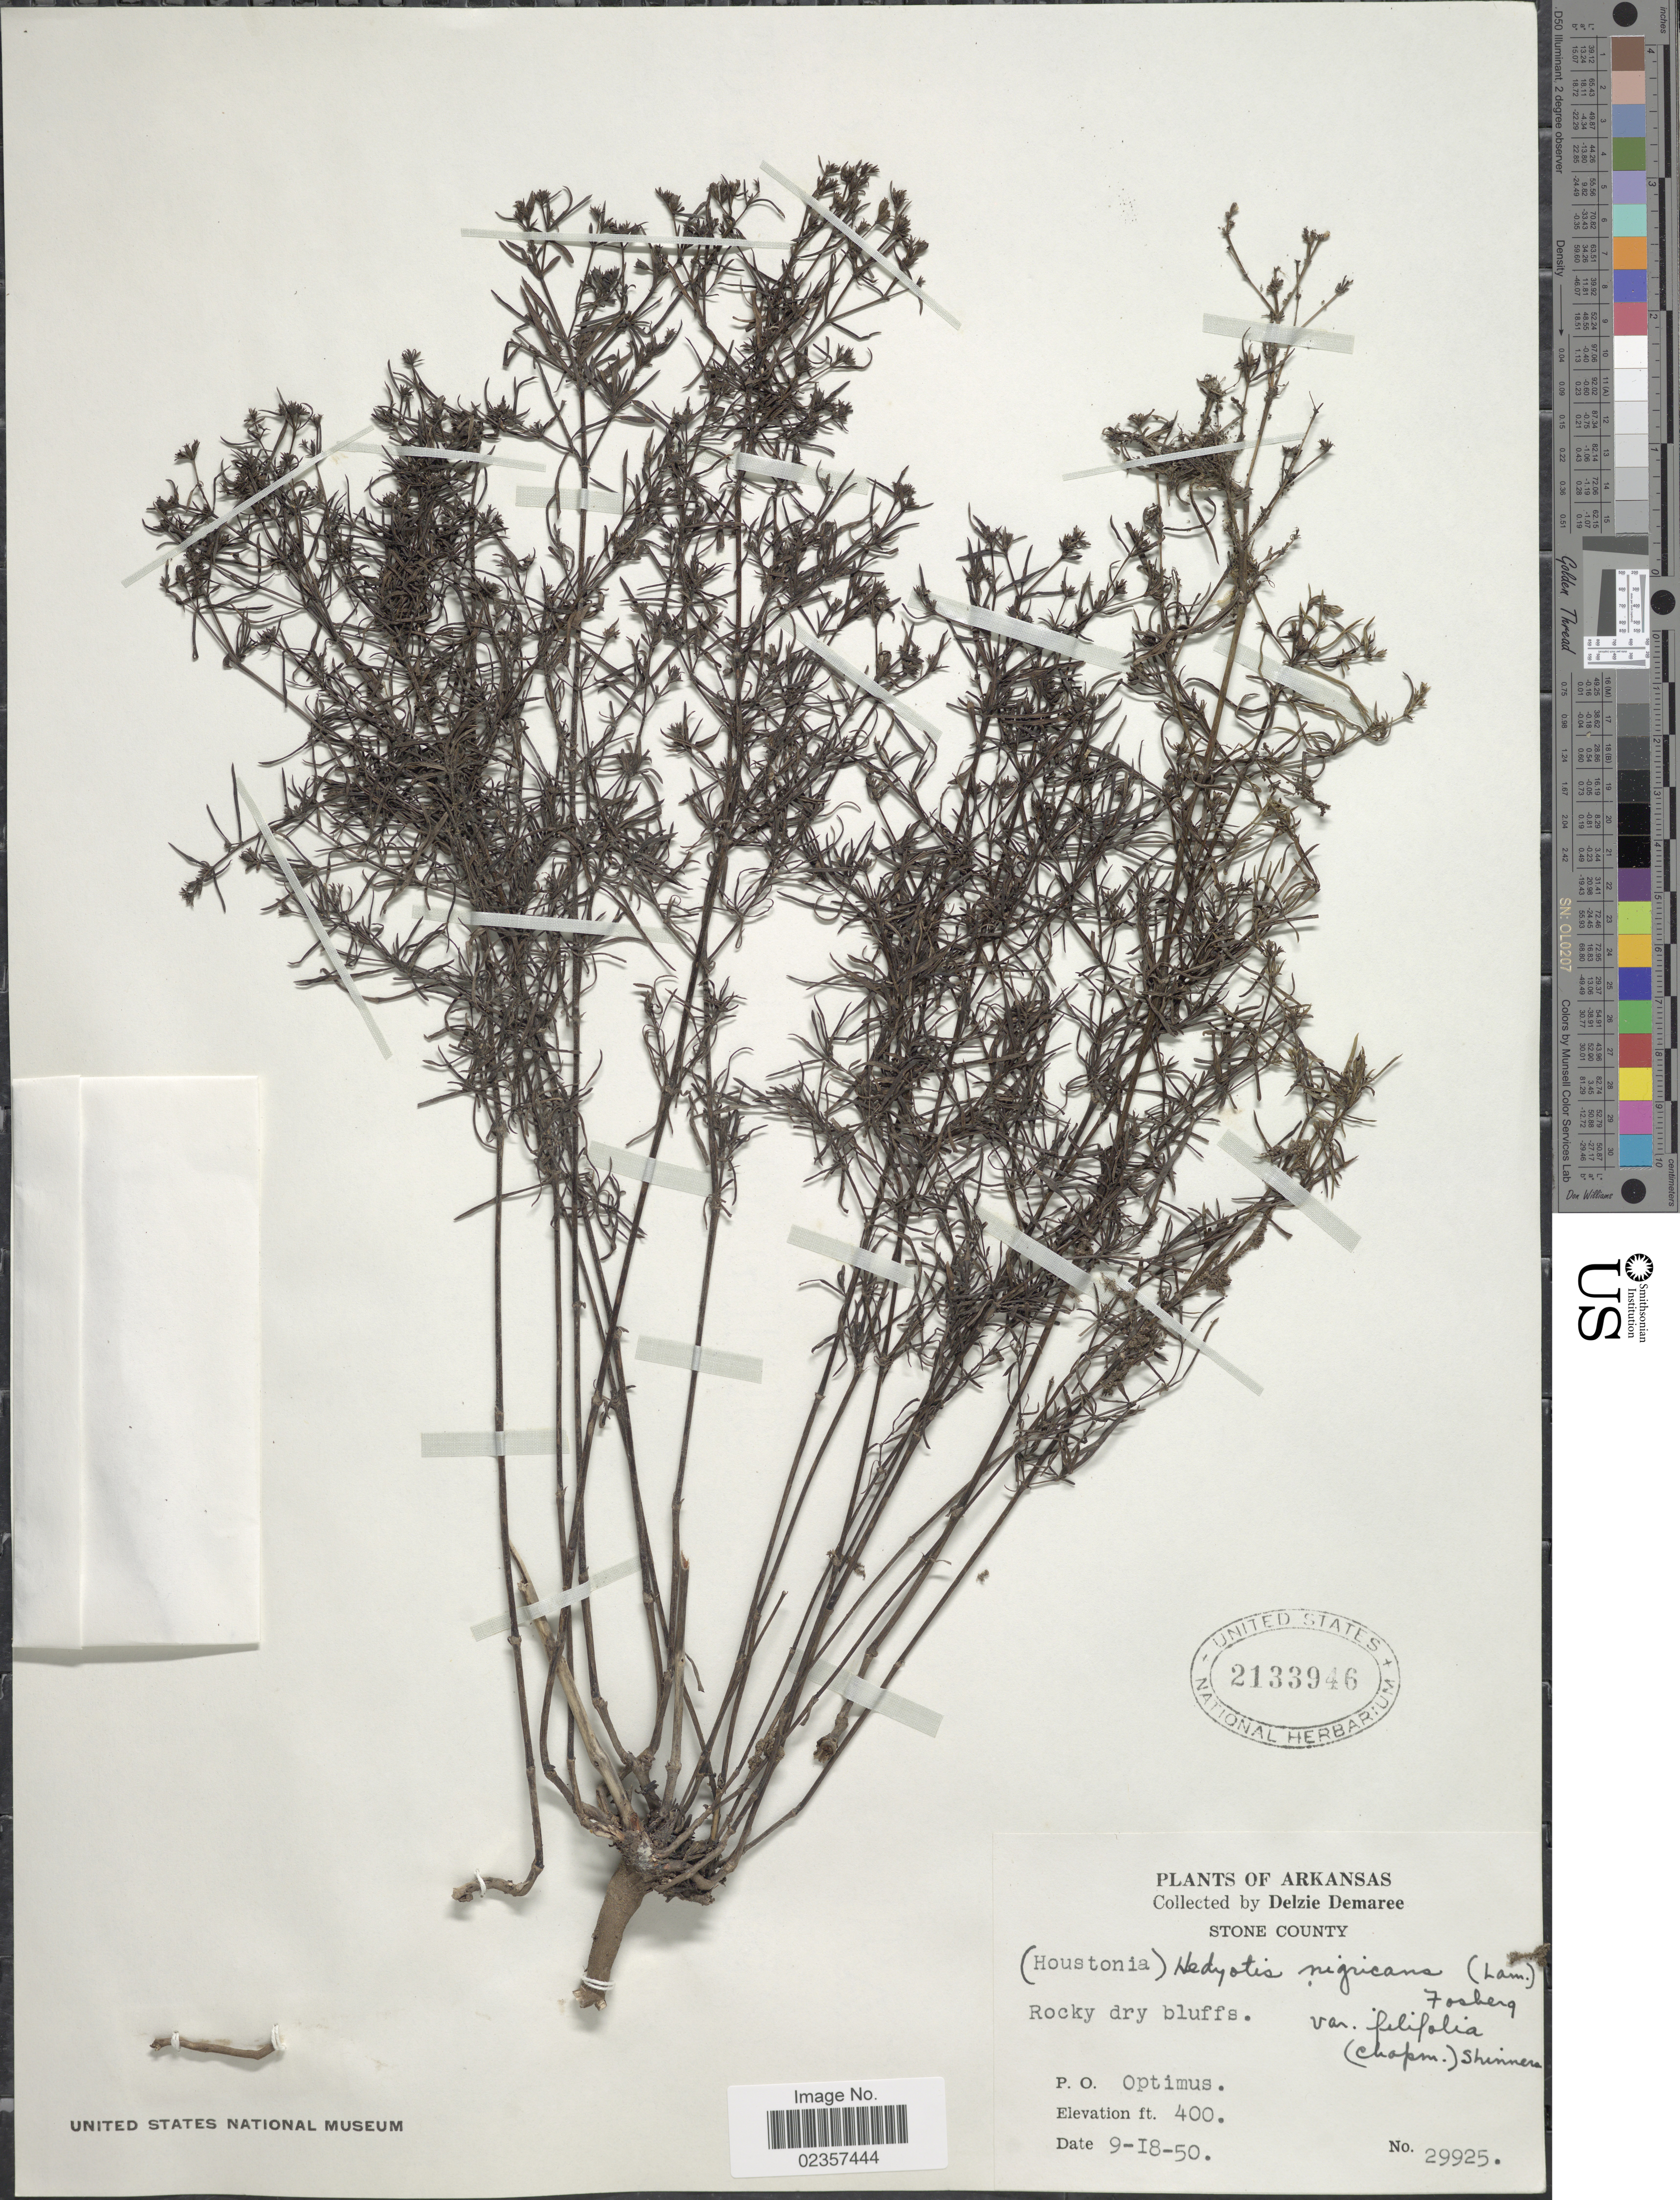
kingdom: Plantae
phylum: Tracheophyta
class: Magnoliopsida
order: Gentianales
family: Rubiaceae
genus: Houstonia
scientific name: Houstonia nigricans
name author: (Lam.) Fernald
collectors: D. Demaree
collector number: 29925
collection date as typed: Transcribed d/m/y: 18/9/50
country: United States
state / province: Arkansas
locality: Stone County. P. O. Optimus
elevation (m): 122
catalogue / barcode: US 2133946